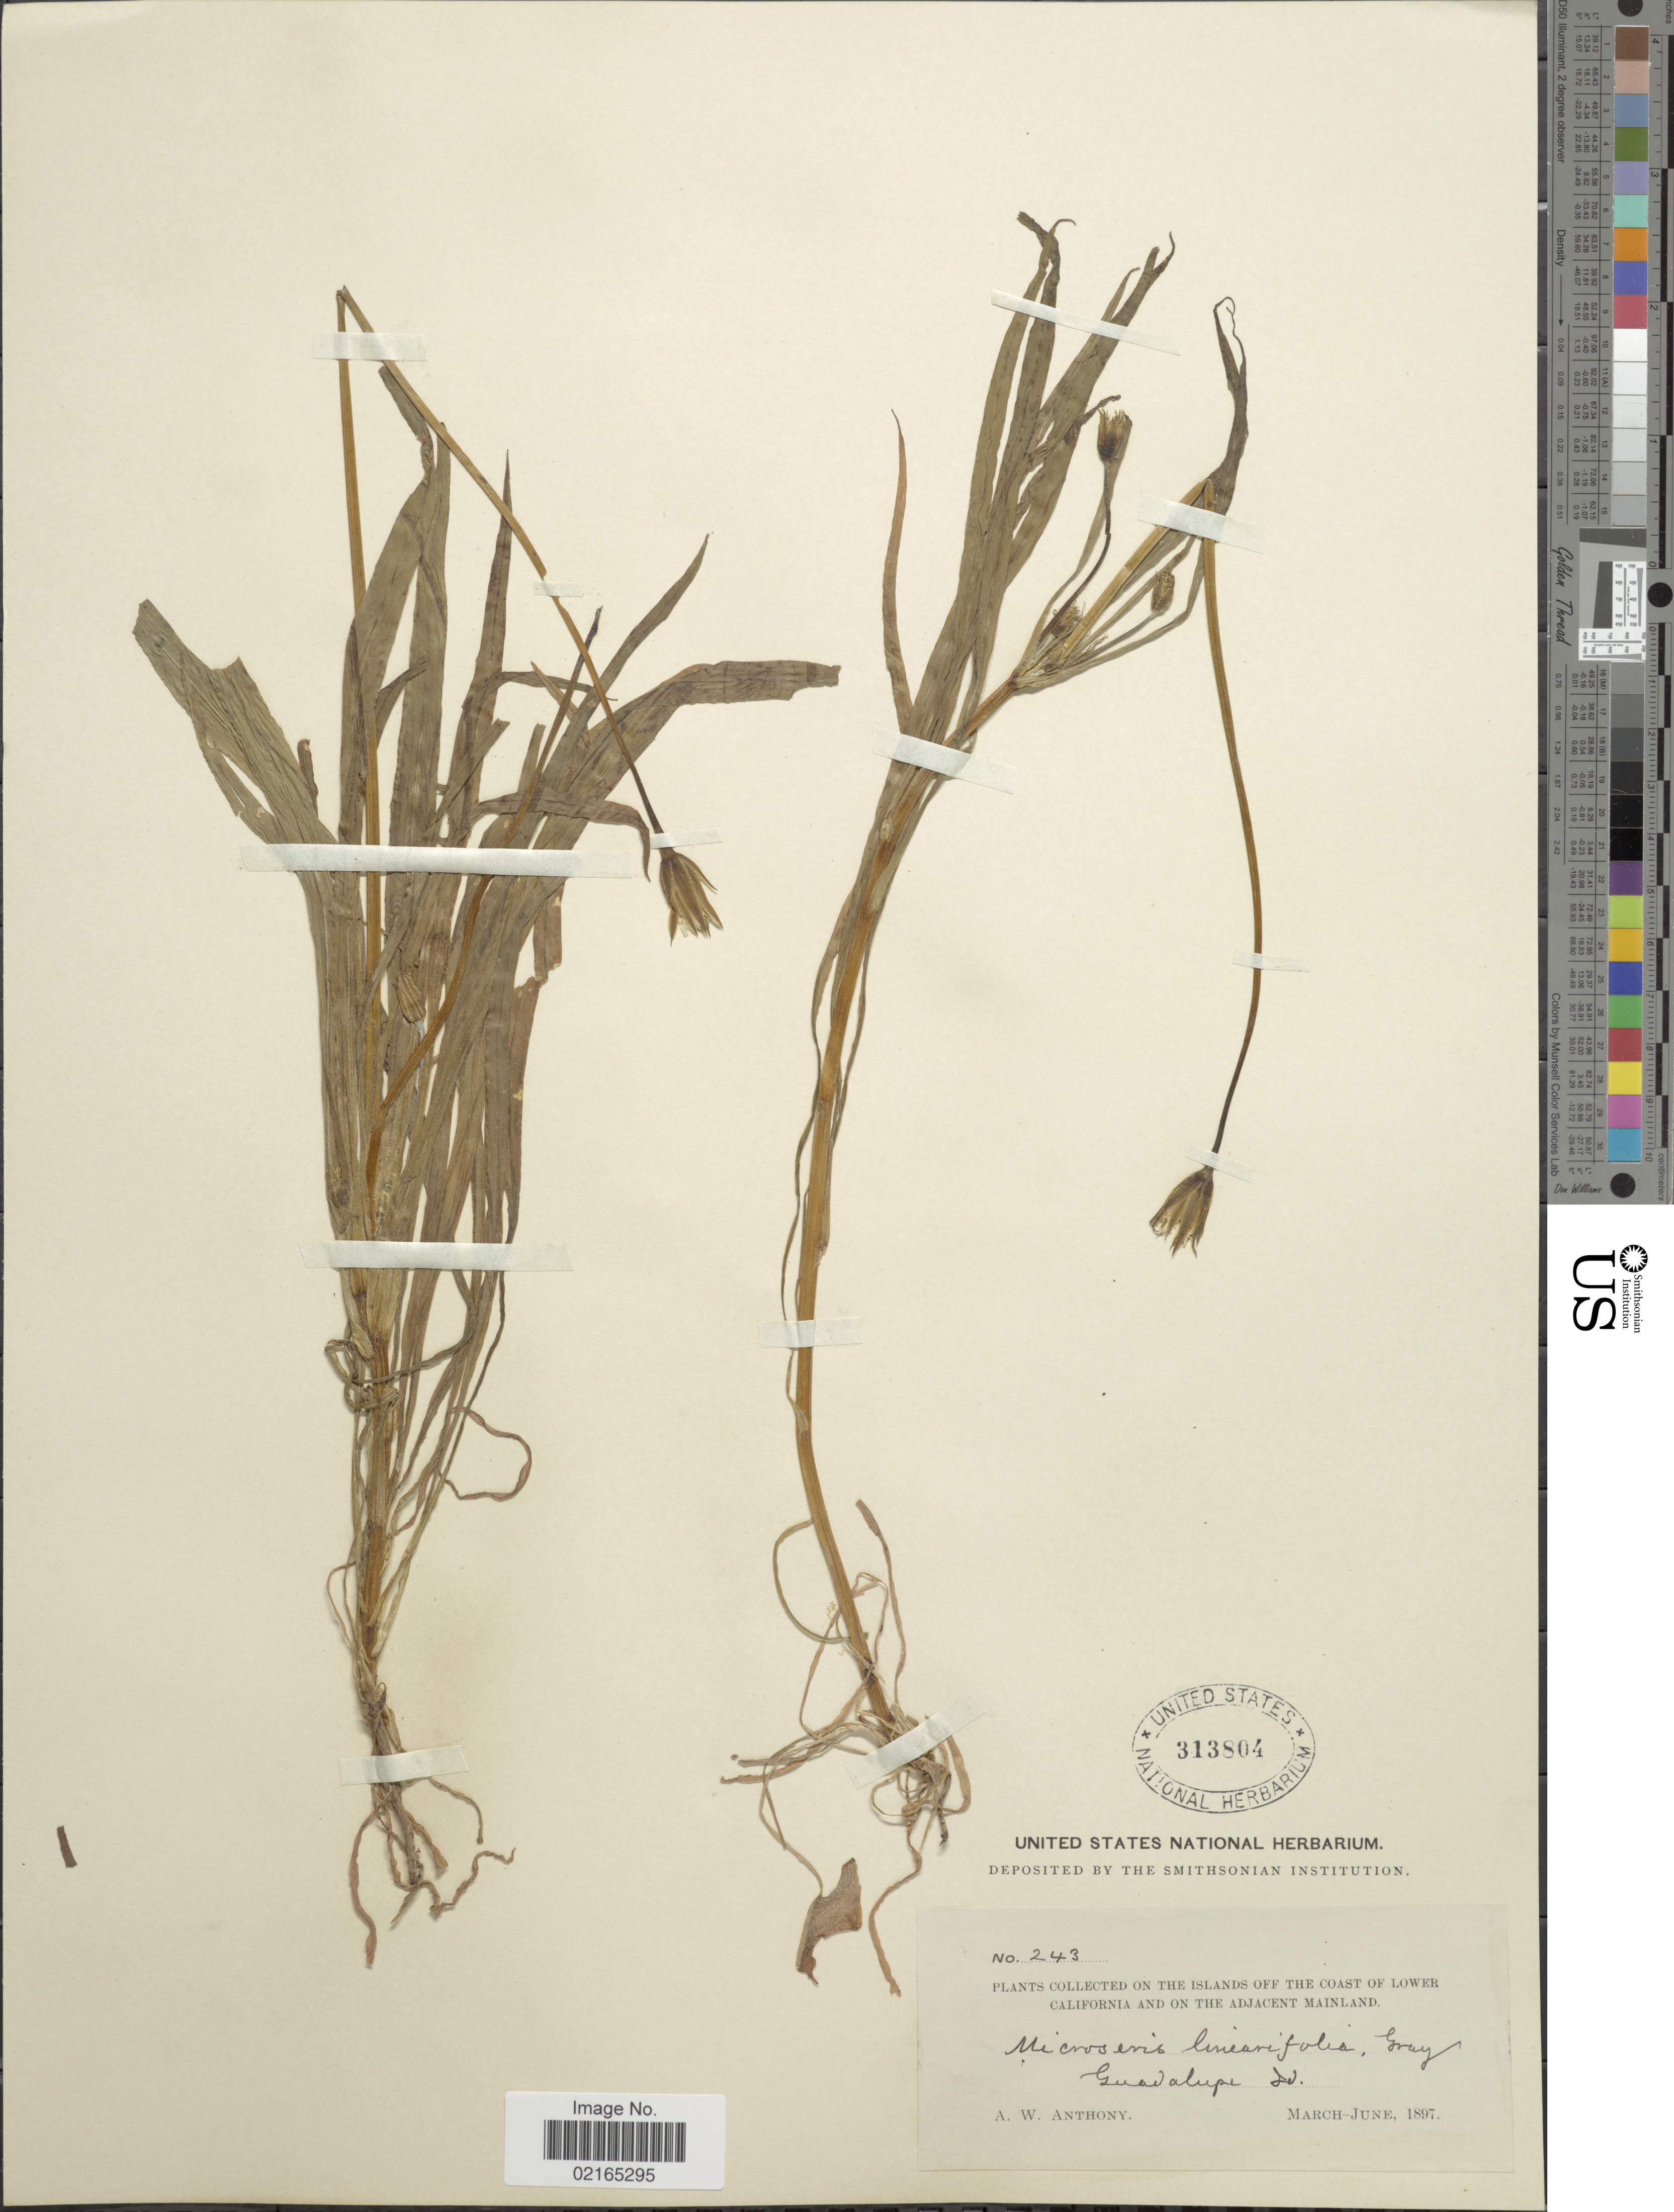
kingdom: Plantae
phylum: Tracheophyta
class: Magnoliopsida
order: Asterales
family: Asteraceae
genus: Uropappus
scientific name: Uropappus lindleyi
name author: (DC.) Nutt.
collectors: A. W. Anthony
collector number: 243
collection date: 1897-03/1897-06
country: Mexico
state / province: Baja California Norte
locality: Islands off the the Coast of Lower California and on the Adjacent Mainland, Guadalupe Is.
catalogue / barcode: US 313804